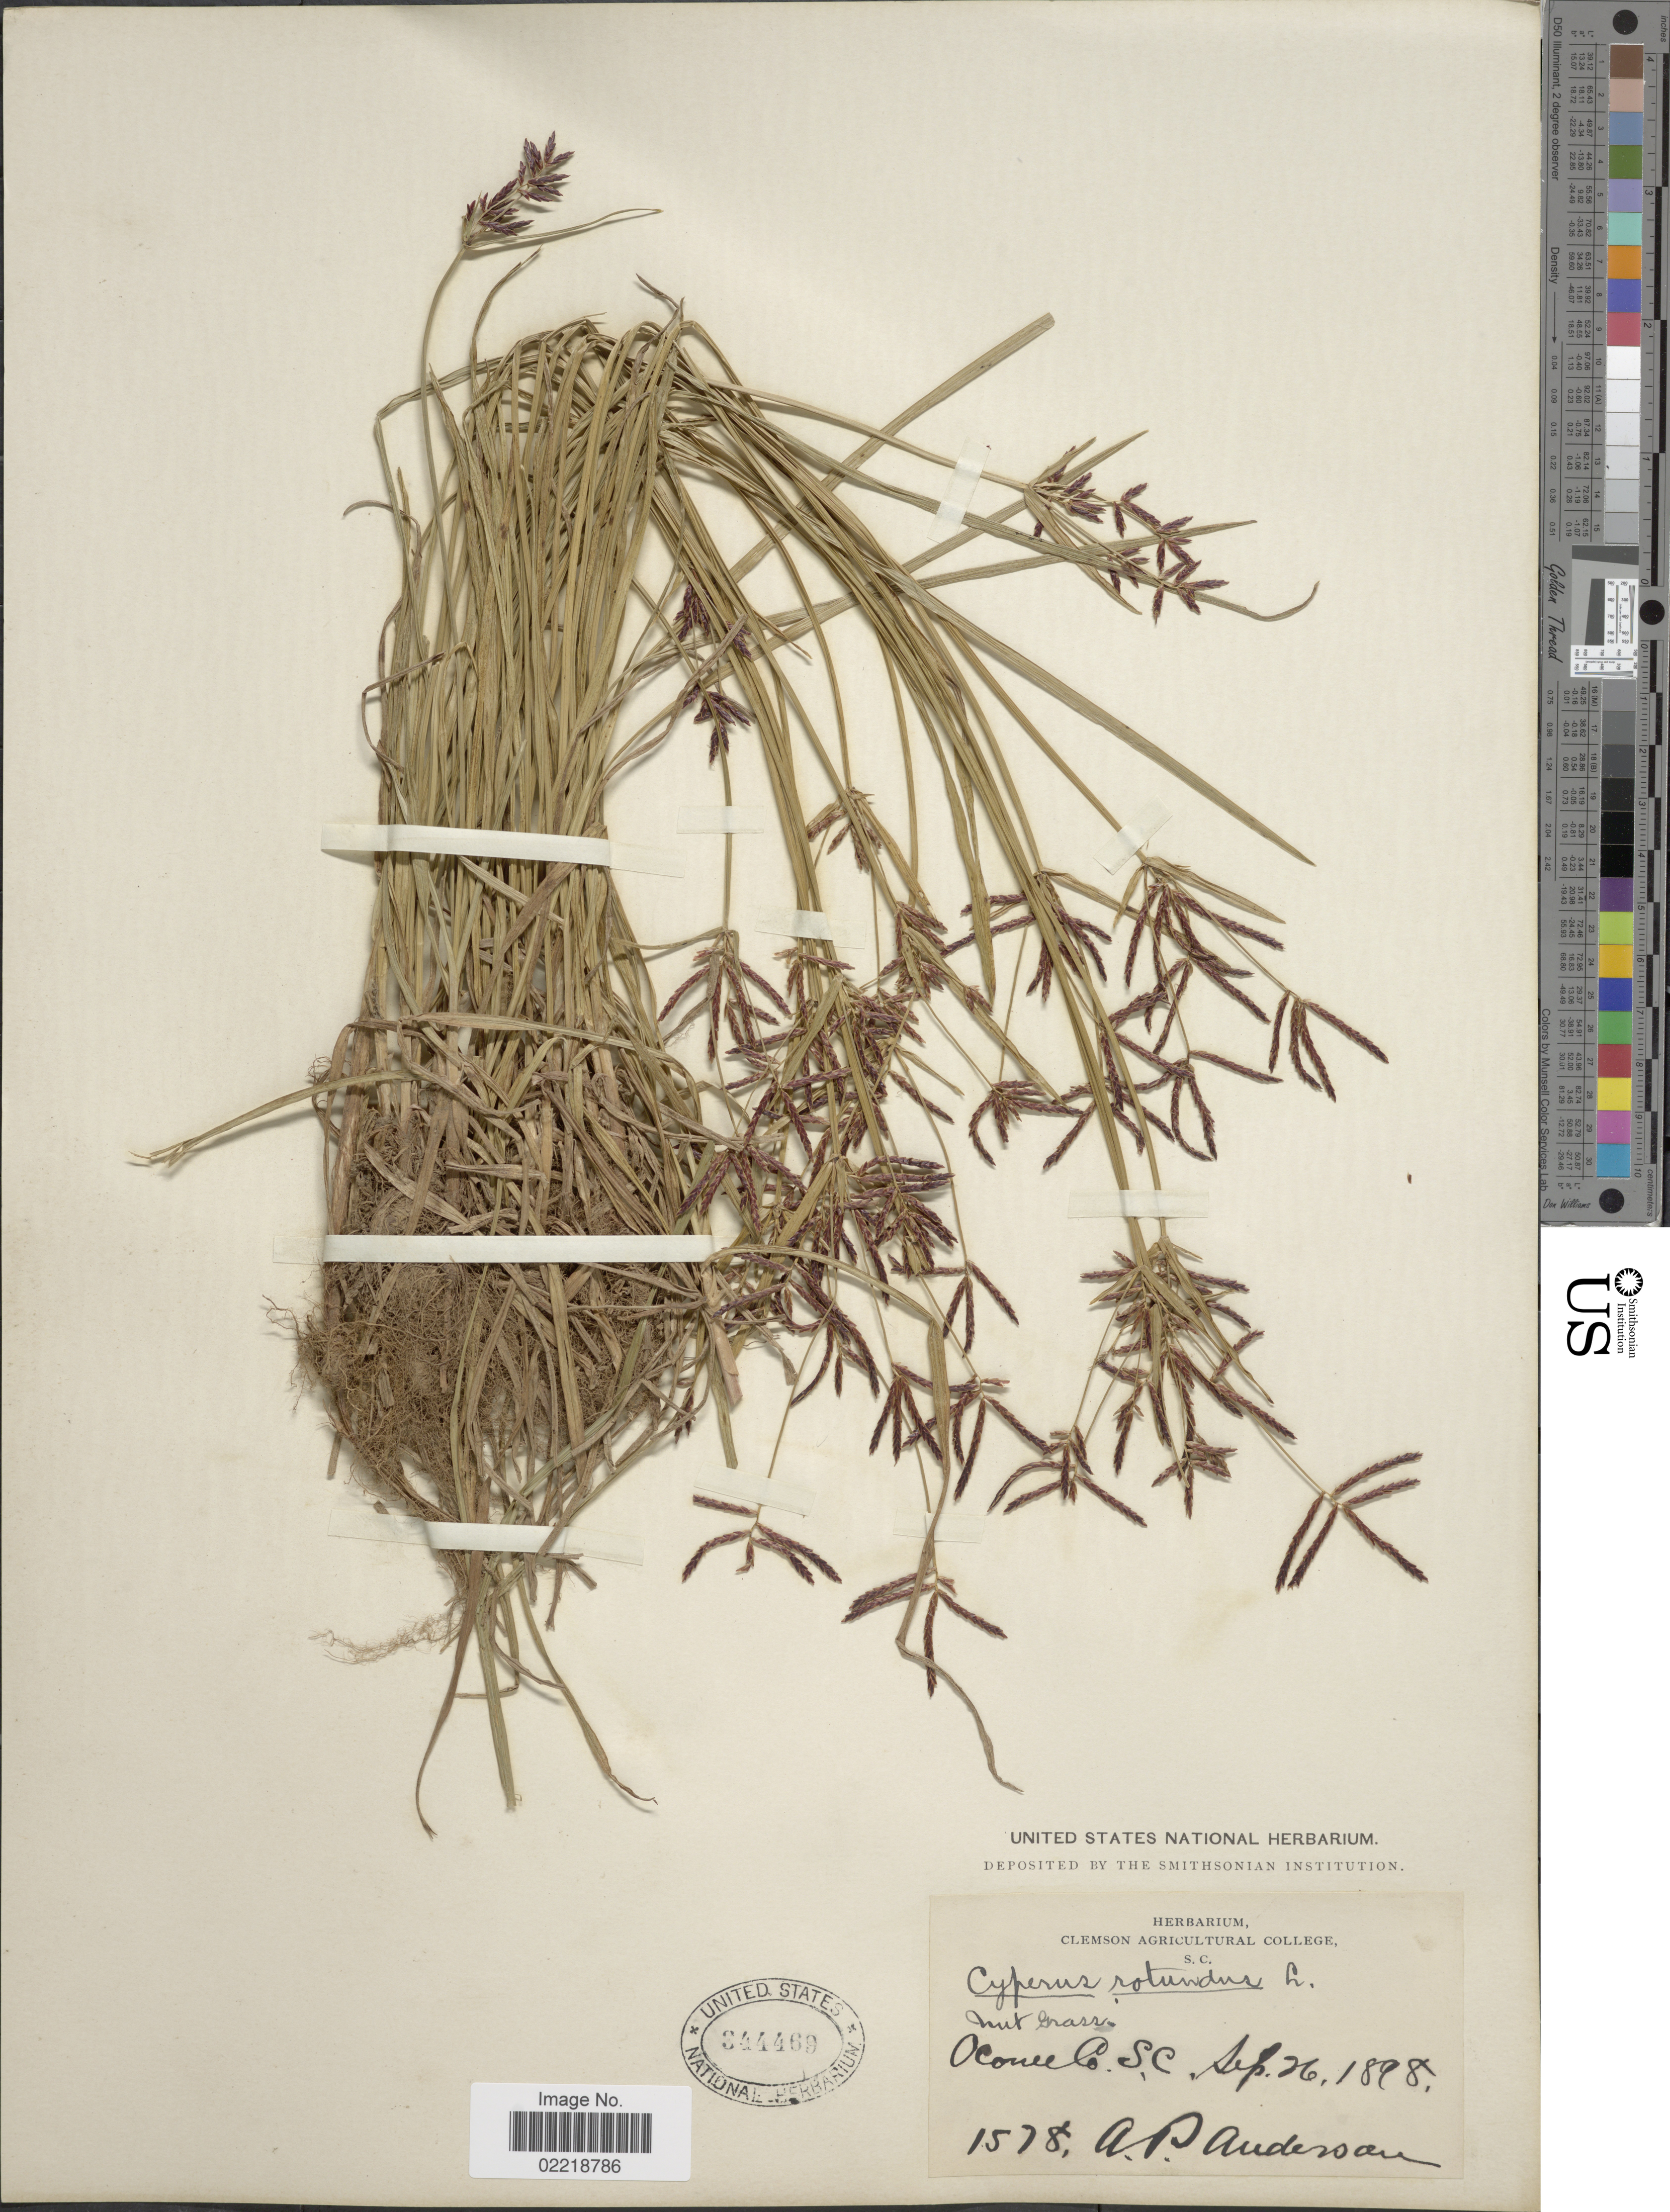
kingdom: Plantae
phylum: Tracheophyta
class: Liliopsida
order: Poales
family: Cyperaceae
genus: Cyperus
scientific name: Cyperus rotundus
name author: L.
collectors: A. P. Anderson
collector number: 1578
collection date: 1898-09-26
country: United States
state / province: South Carolina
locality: Oconee Co.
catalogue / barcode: US 344469